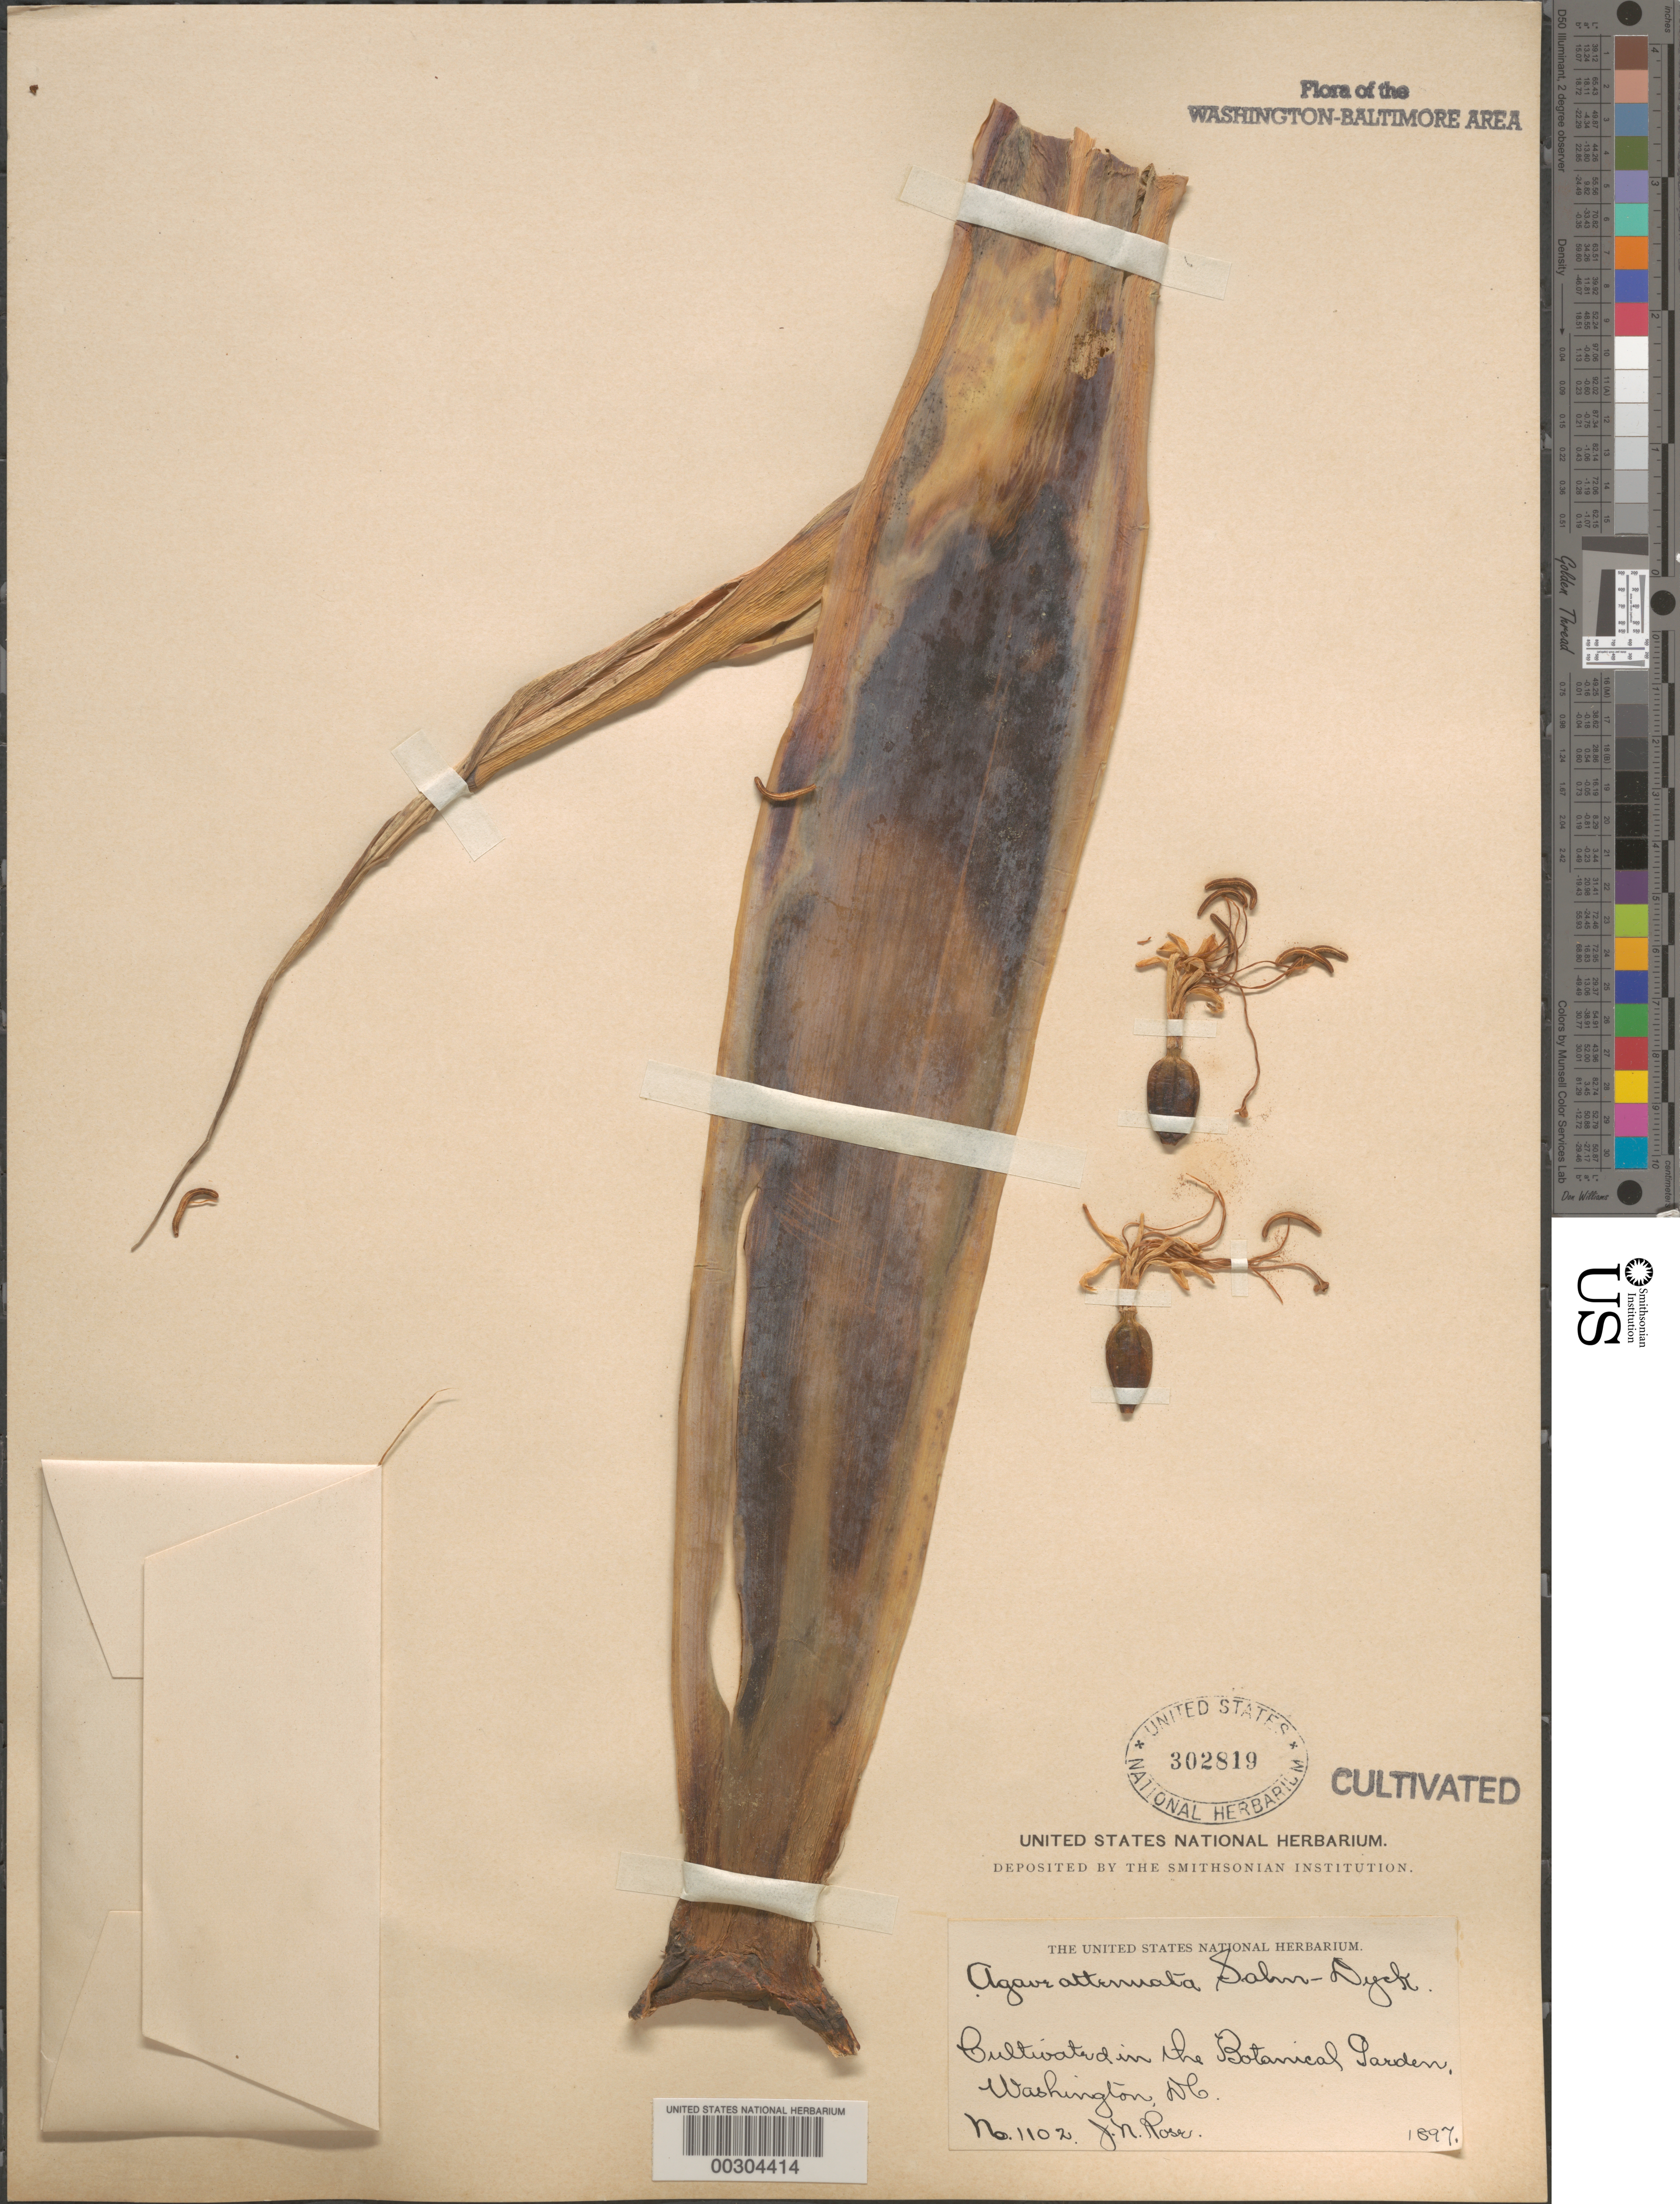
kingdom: Plantae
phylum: Tracheophyta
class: Liliopsida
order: Asparagales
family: Asparagaceae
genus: Agave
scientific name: Agave attenuata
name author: Salm-Dyck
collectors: J. N. Rose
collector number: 1102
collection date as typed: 1897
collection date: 1897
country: United States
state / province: District of Columbia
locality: Botanical gardens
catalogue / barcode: US 302819